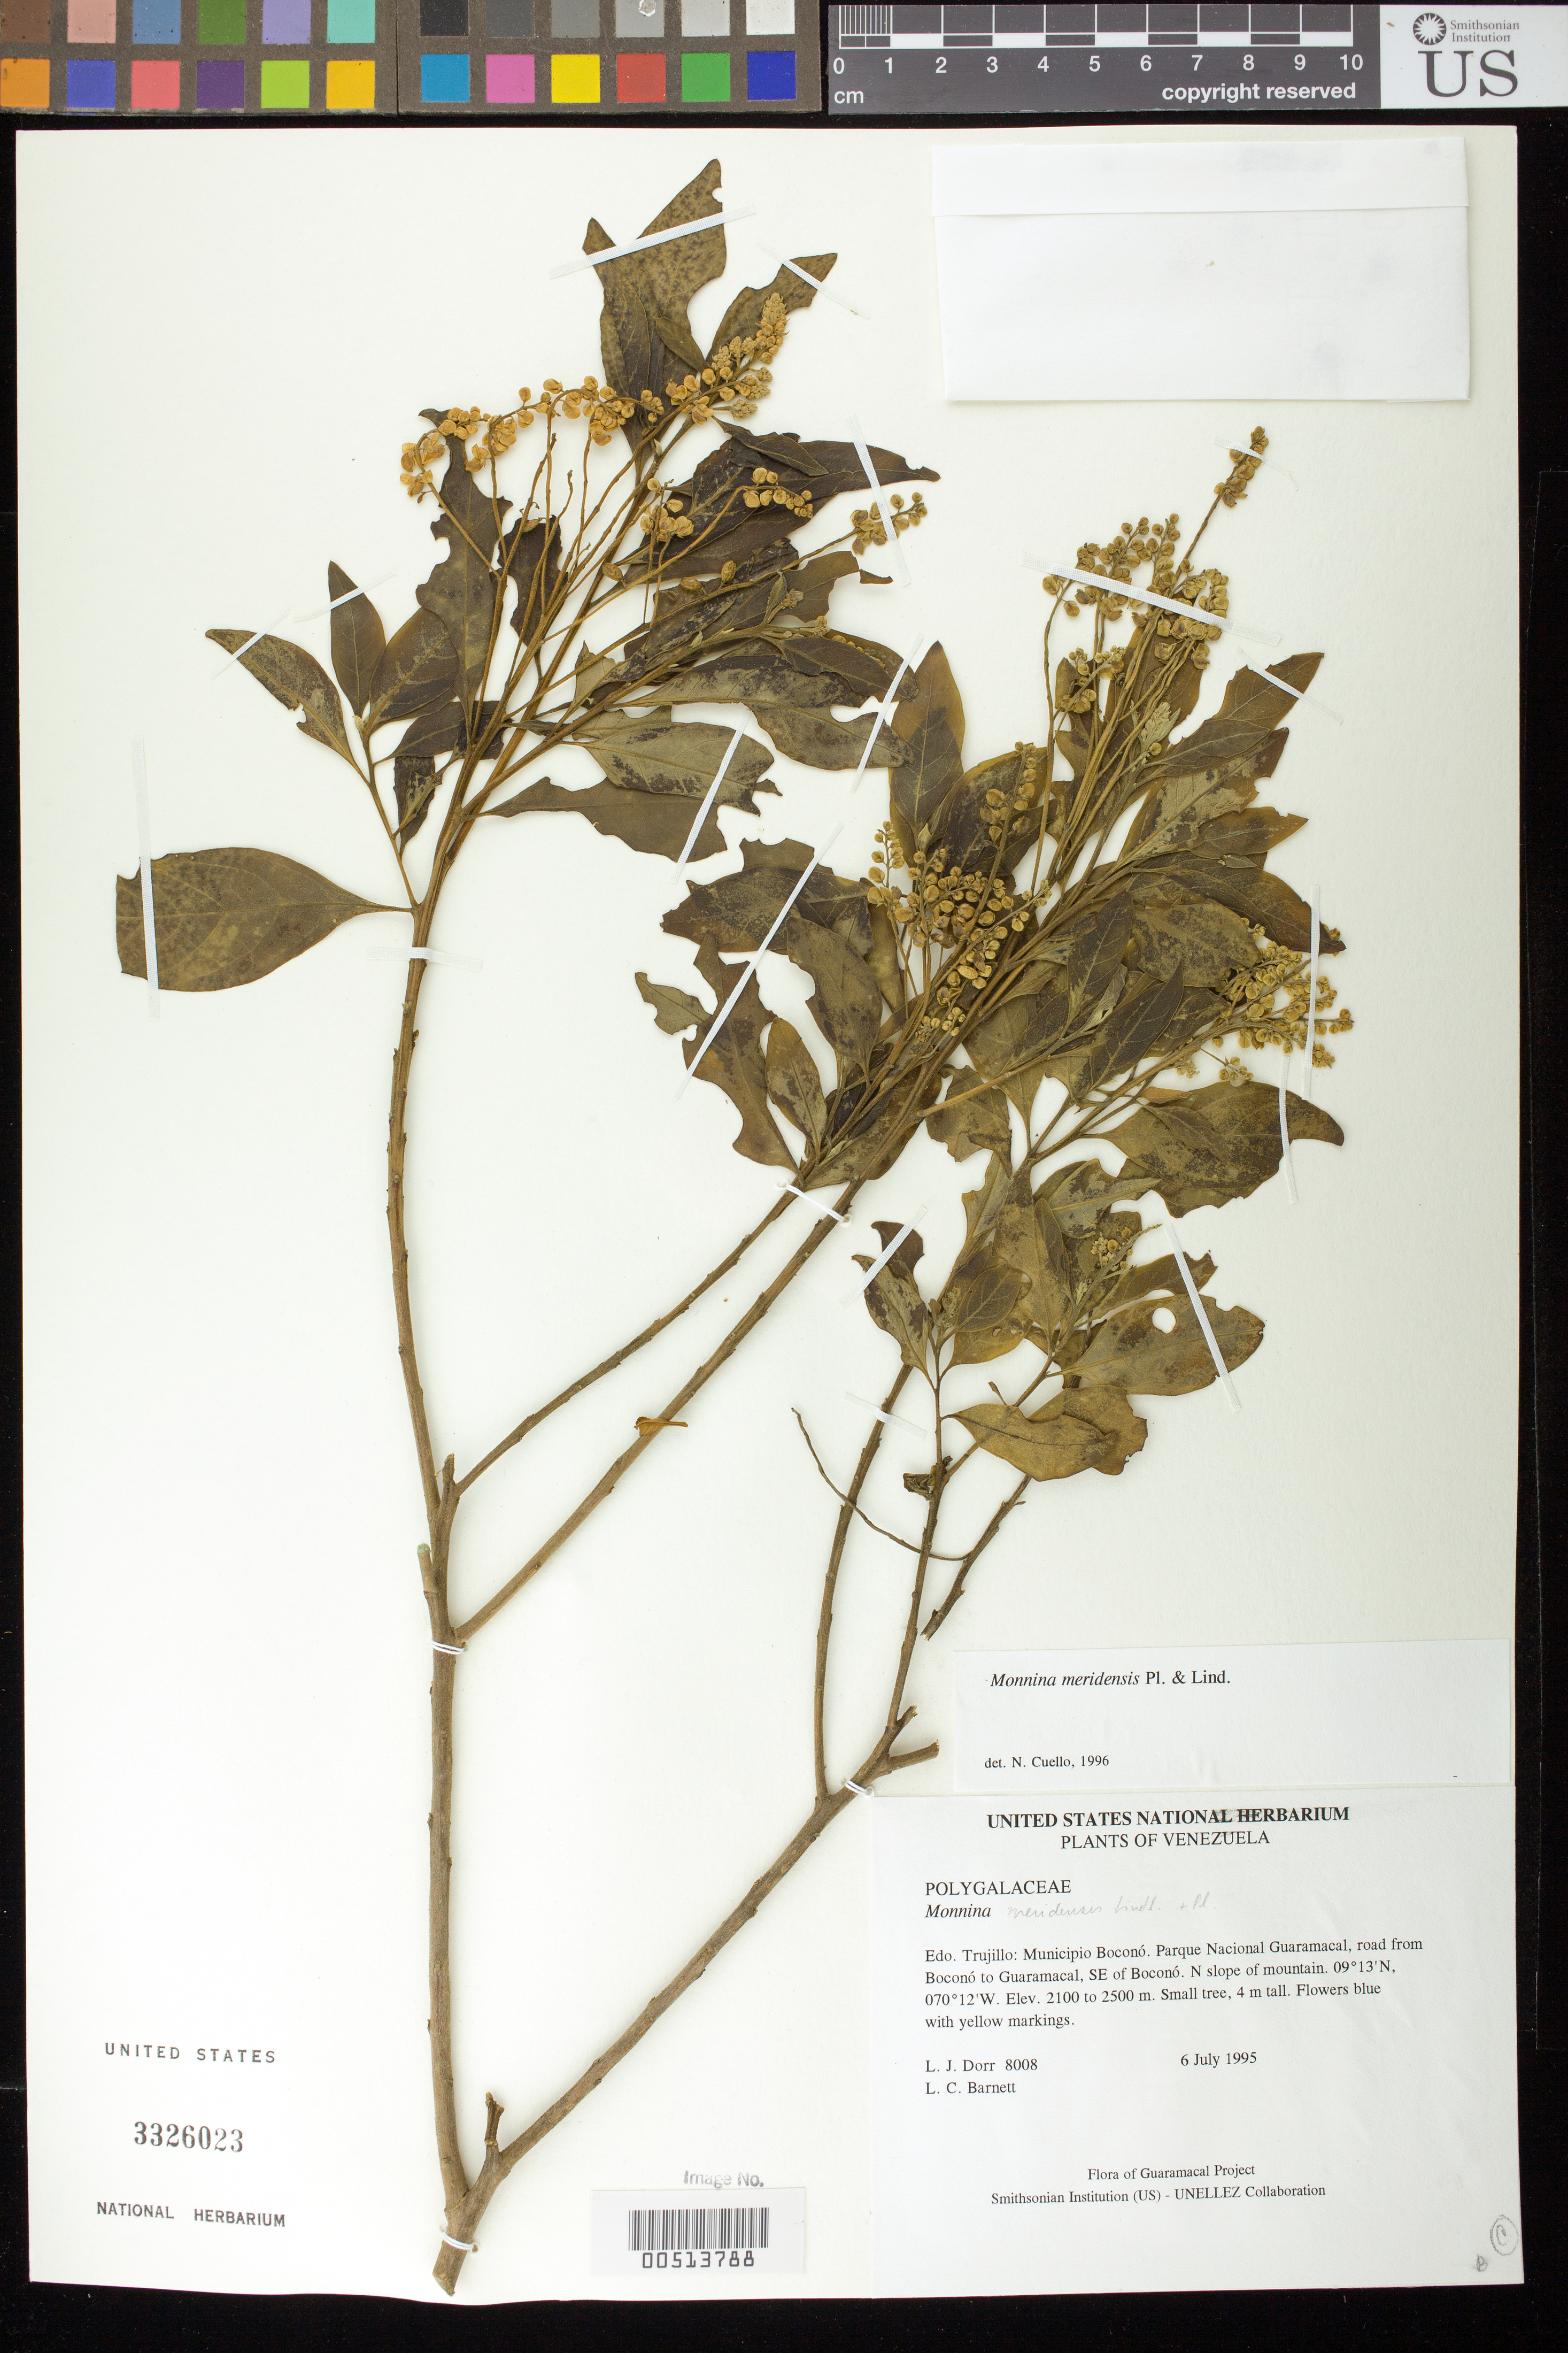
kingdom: Plantae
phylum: Tracheophyta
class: Magnoliopsida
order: Fabales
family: Polygalaceae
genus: Monnina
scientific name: Monnina meridensis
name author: Planch. & B.L. Linden ex Wedd.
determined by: Cuello, Nidia L.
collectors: L. J. Dorr & L. C. Barnett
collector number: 8008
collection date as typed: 06 Jul 1995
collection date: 1995-07-06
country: Venezuela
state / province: Trujillo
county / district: Boconó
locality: Parque Nacional Guaramacal, road from Boconó to Guaramacal, SE of Boconó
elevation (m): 2100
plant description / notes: PORT, US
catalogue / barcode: US 3326023